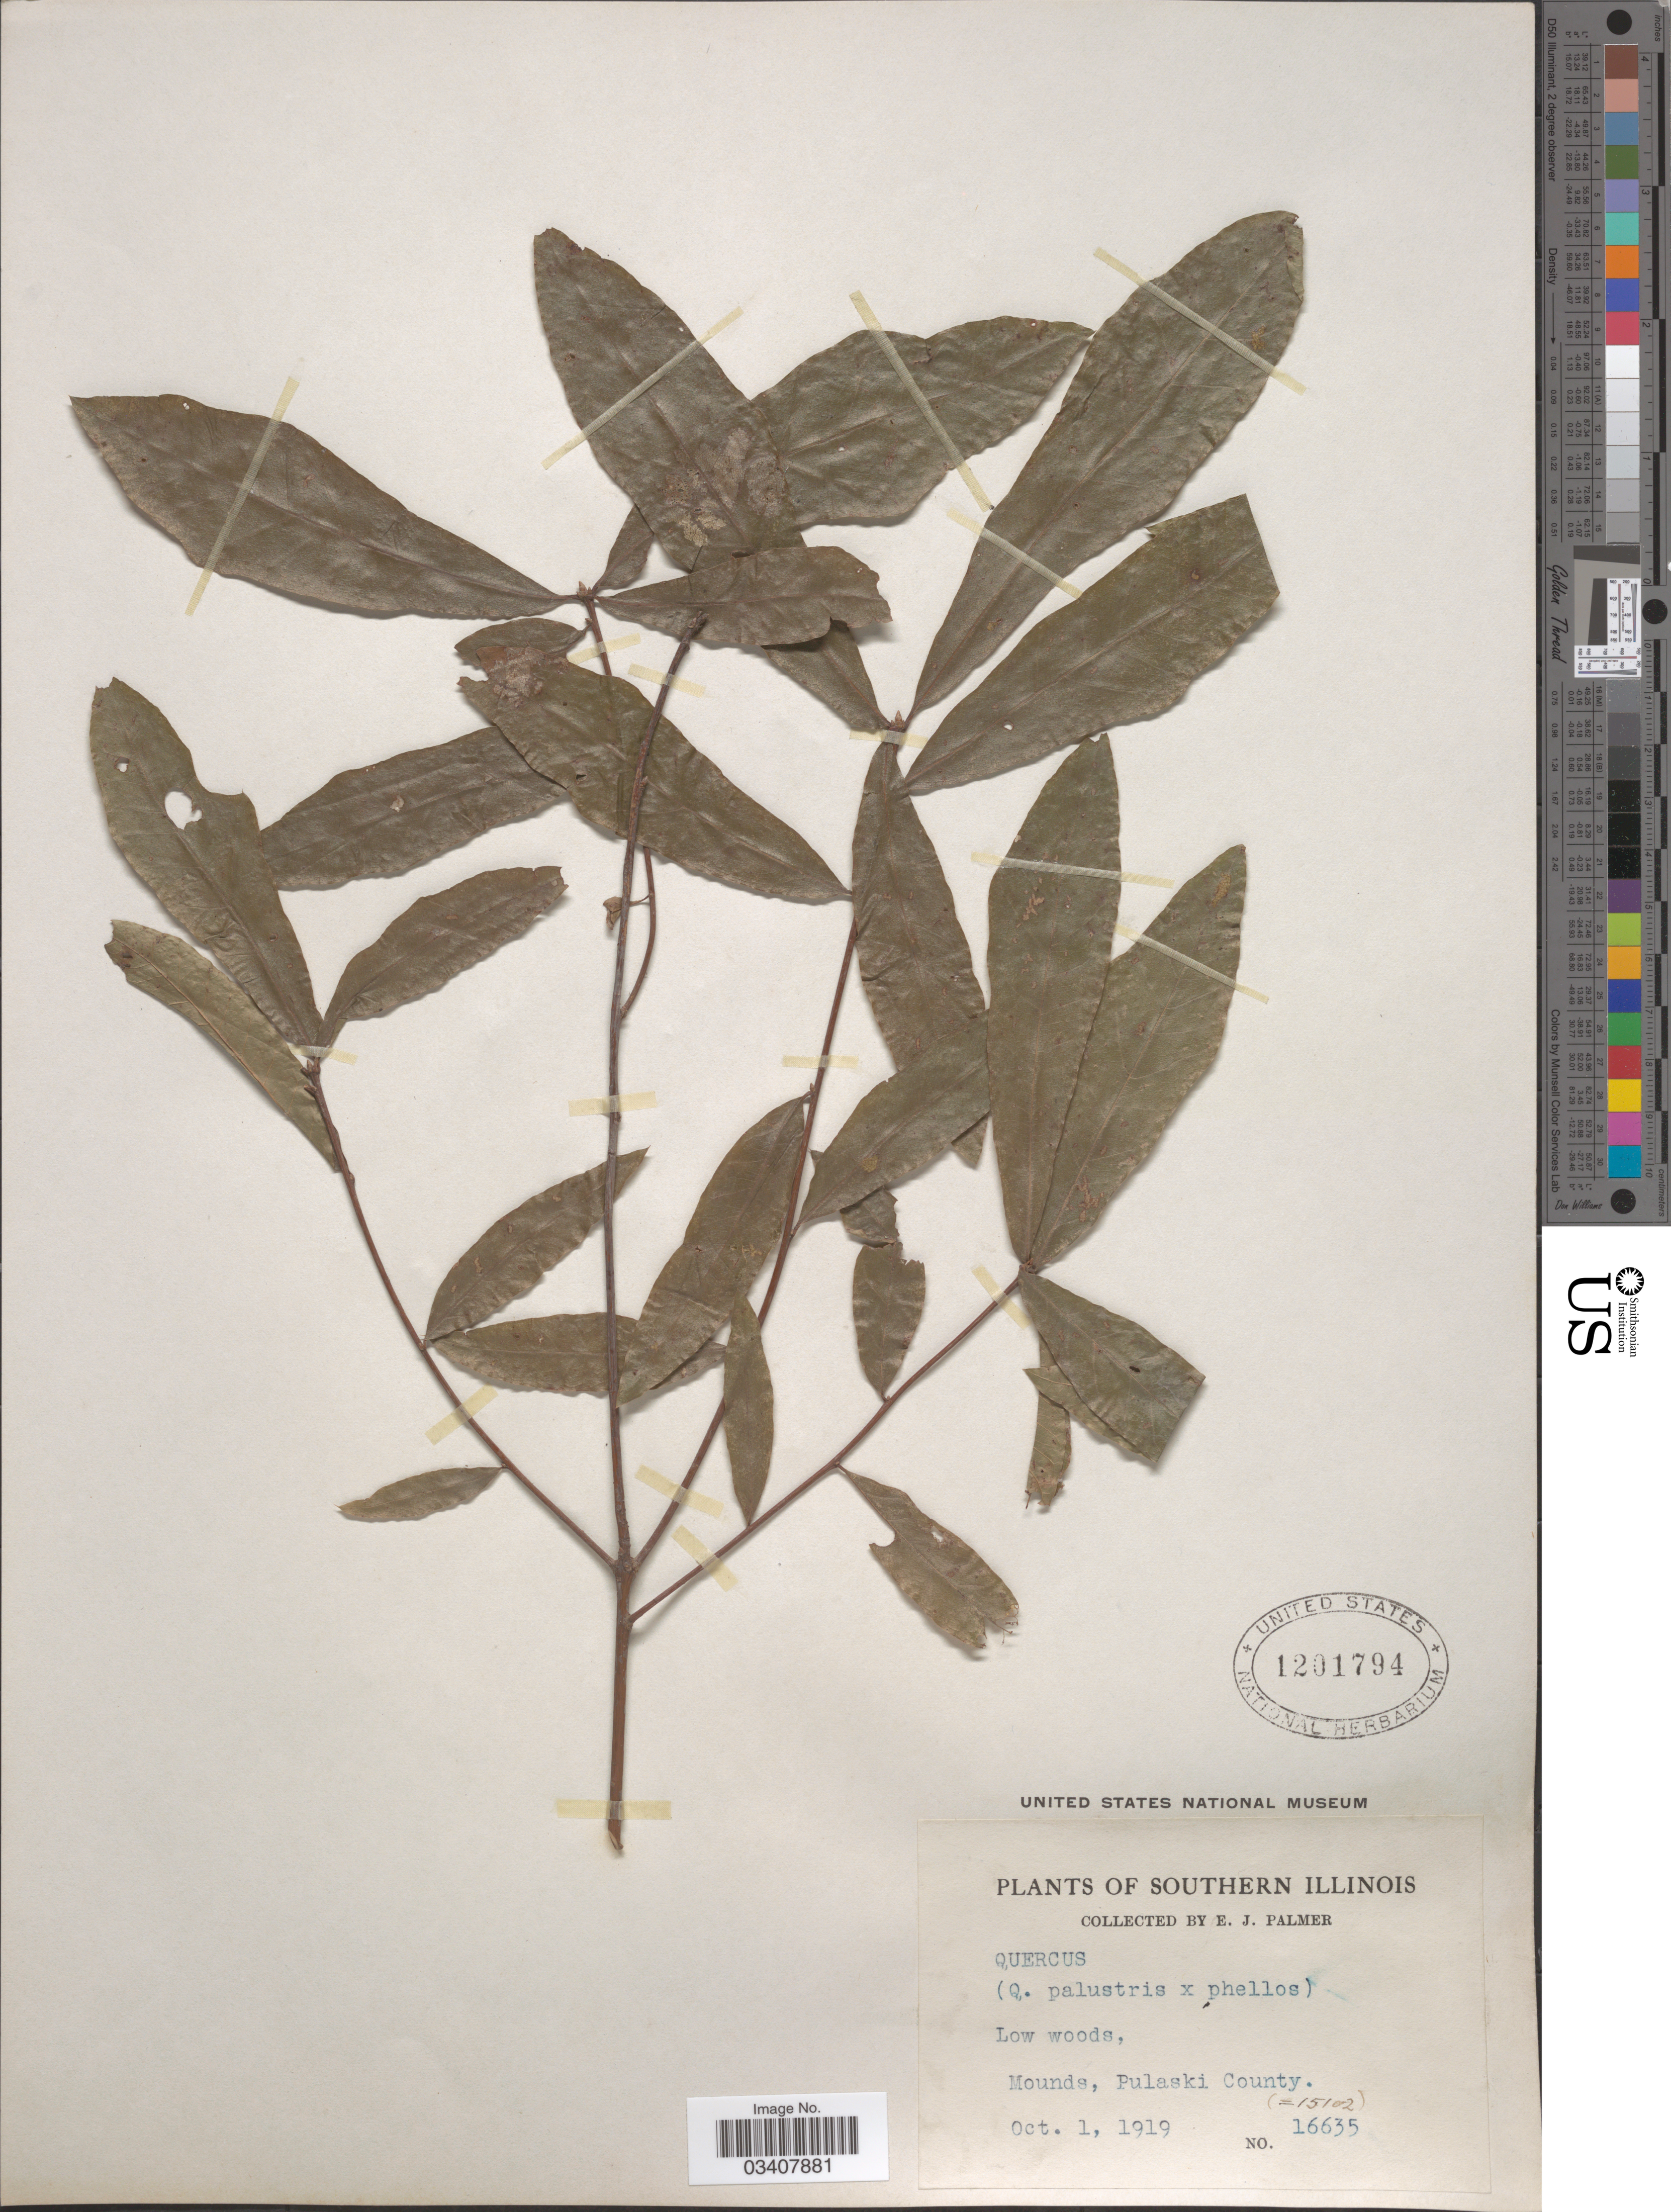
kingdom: Plantae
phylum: Tracheophyta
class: Magnoliopsida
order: Fagales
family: Fagaceae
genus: Quercus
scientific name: Quercus palustris x Q. phellos L.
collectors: E. J. Palmer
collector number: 16635 (=15102)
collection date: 1919-10-01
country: United States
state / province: Illinois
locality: Southern Illinois. Low woods, Mounds, Pulaski County.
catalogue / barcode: US 1201794